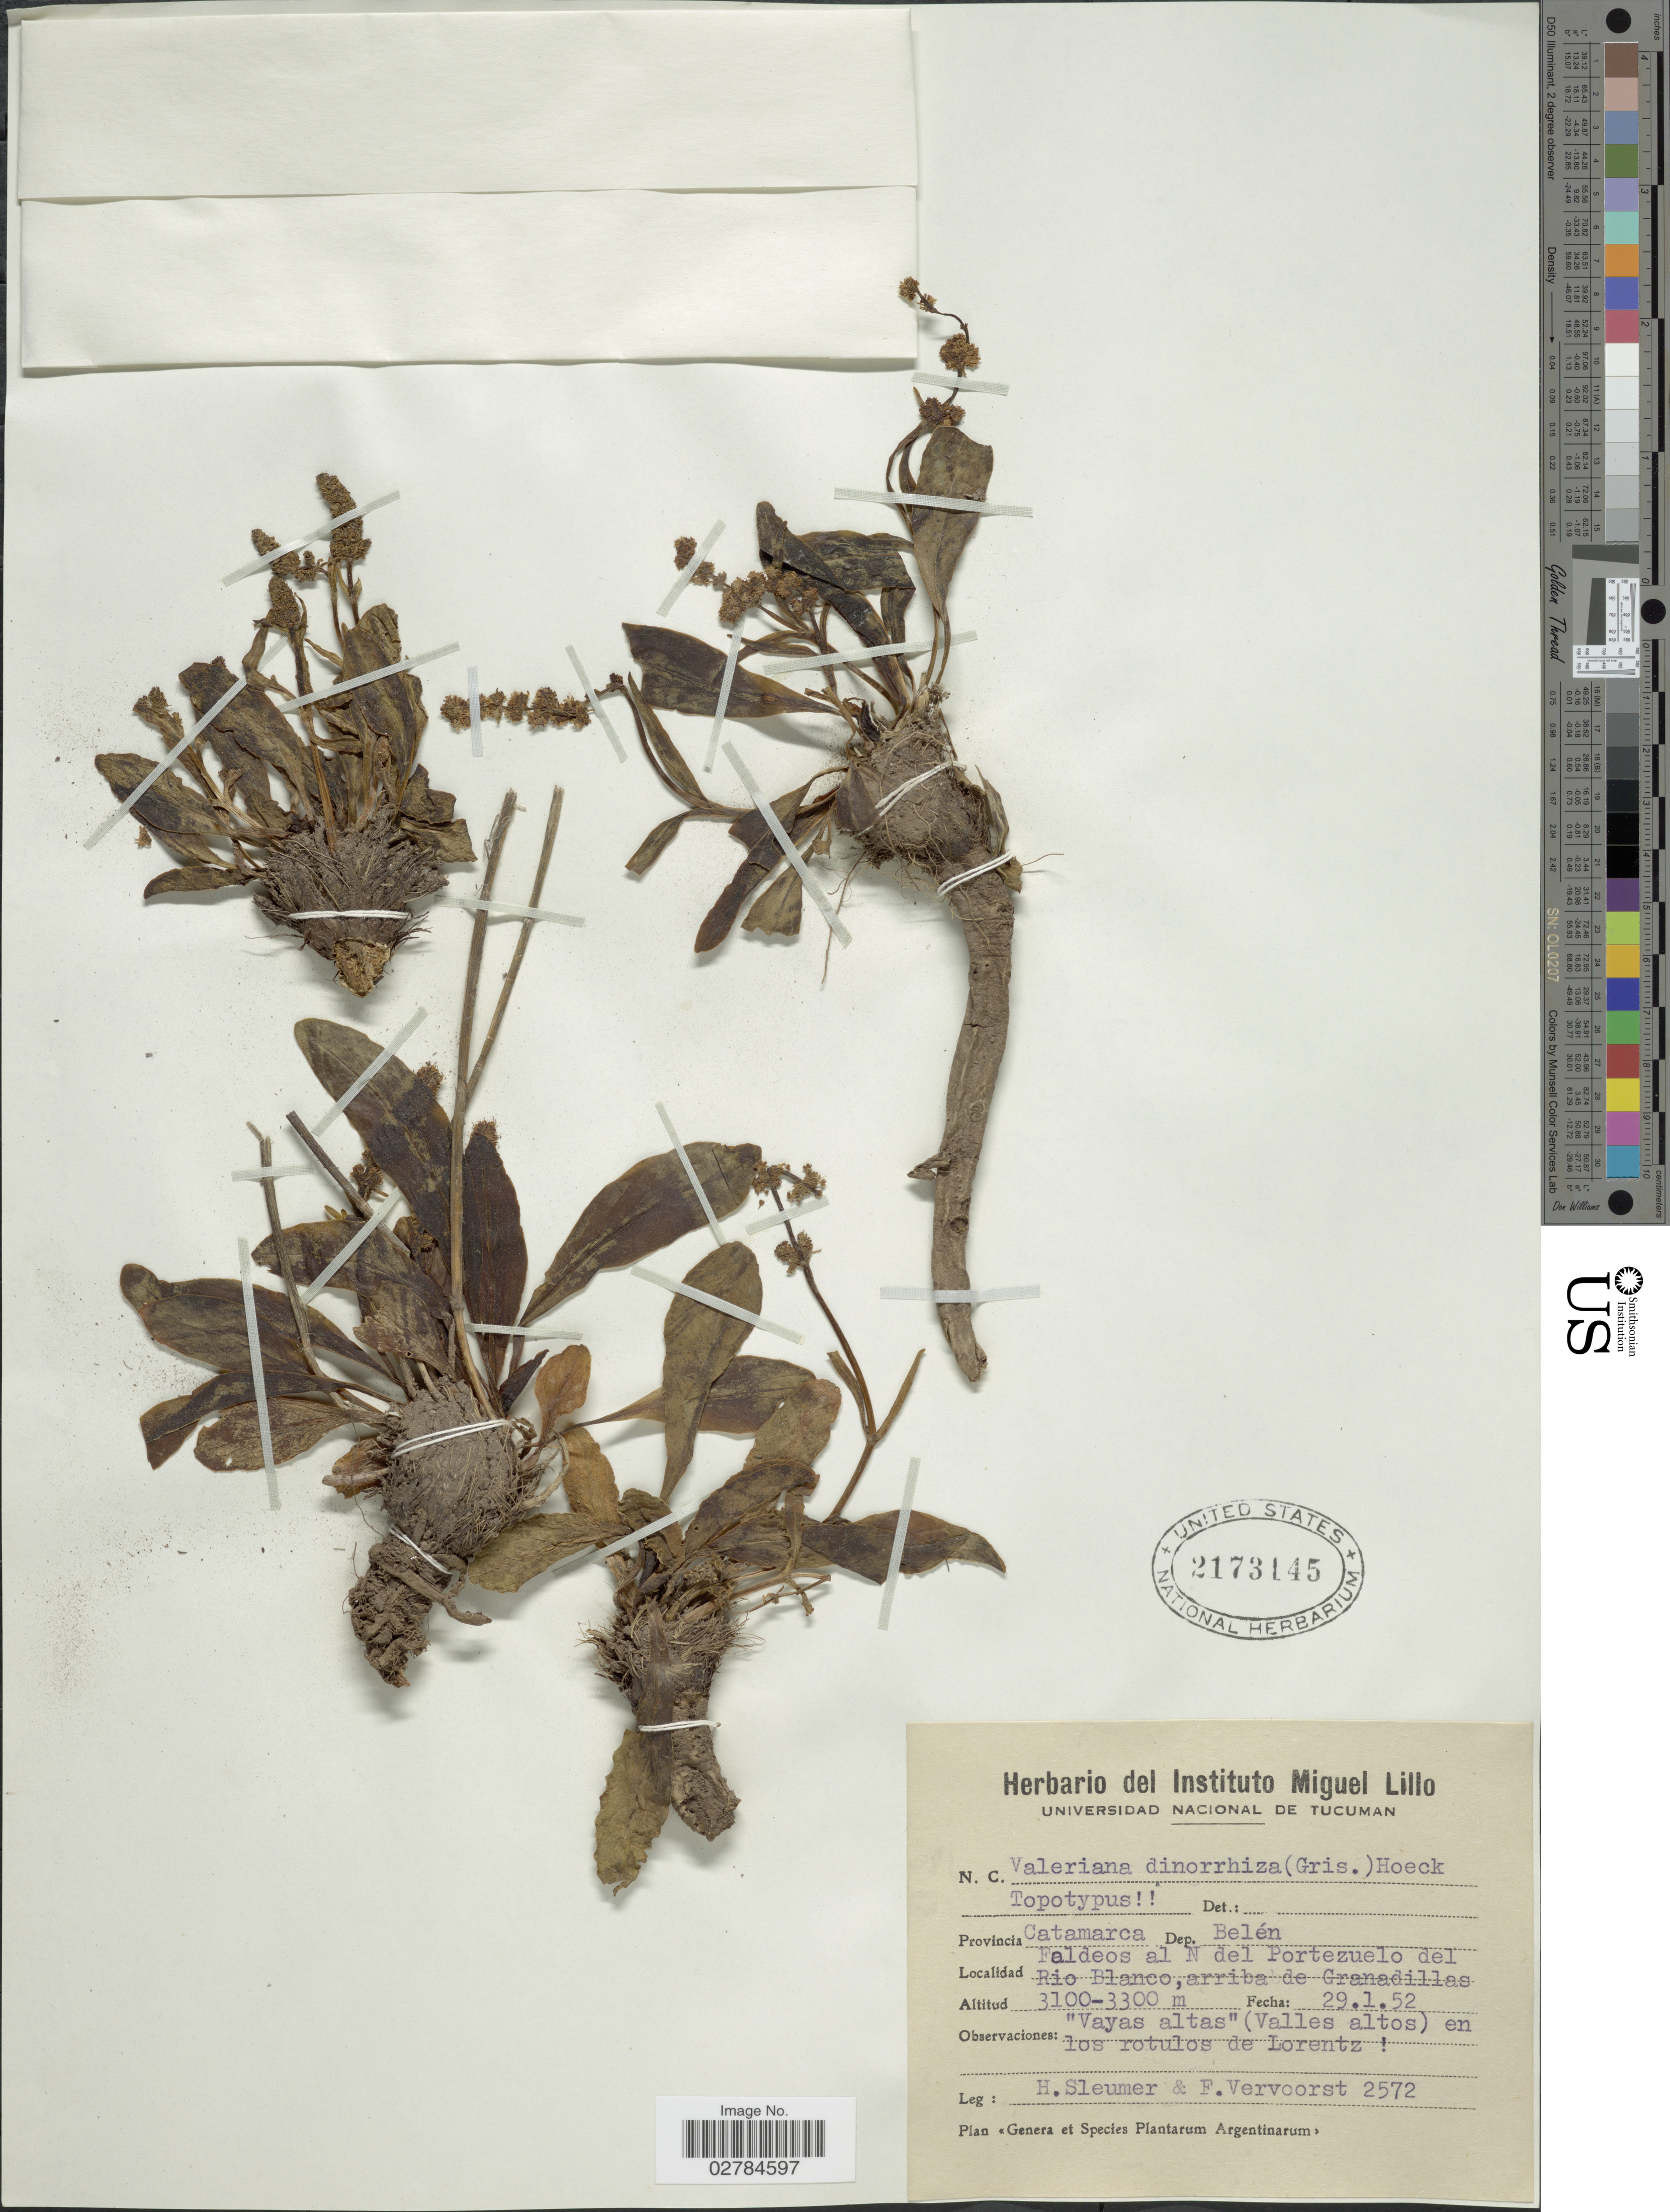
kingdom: Plantae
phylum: Tracheophyta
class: Magnoliopsida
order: Dipsacales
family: Caprifoliaceae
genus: Valeriana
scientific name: Valeriana dinorrhiza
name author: (Griseb.) Höck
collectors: H. O. Sleumer & F. Vervoorst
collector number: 2572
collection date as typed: Transcribed d/m/y: 29/1/52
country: Argentina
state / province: Catamarca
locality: Provincia Catamarca, Dep. Belén. Faldeos al N del Portezuelo del Rio Blanco, arriba de Granadillas.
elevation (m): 3100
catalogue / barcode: US 2173145